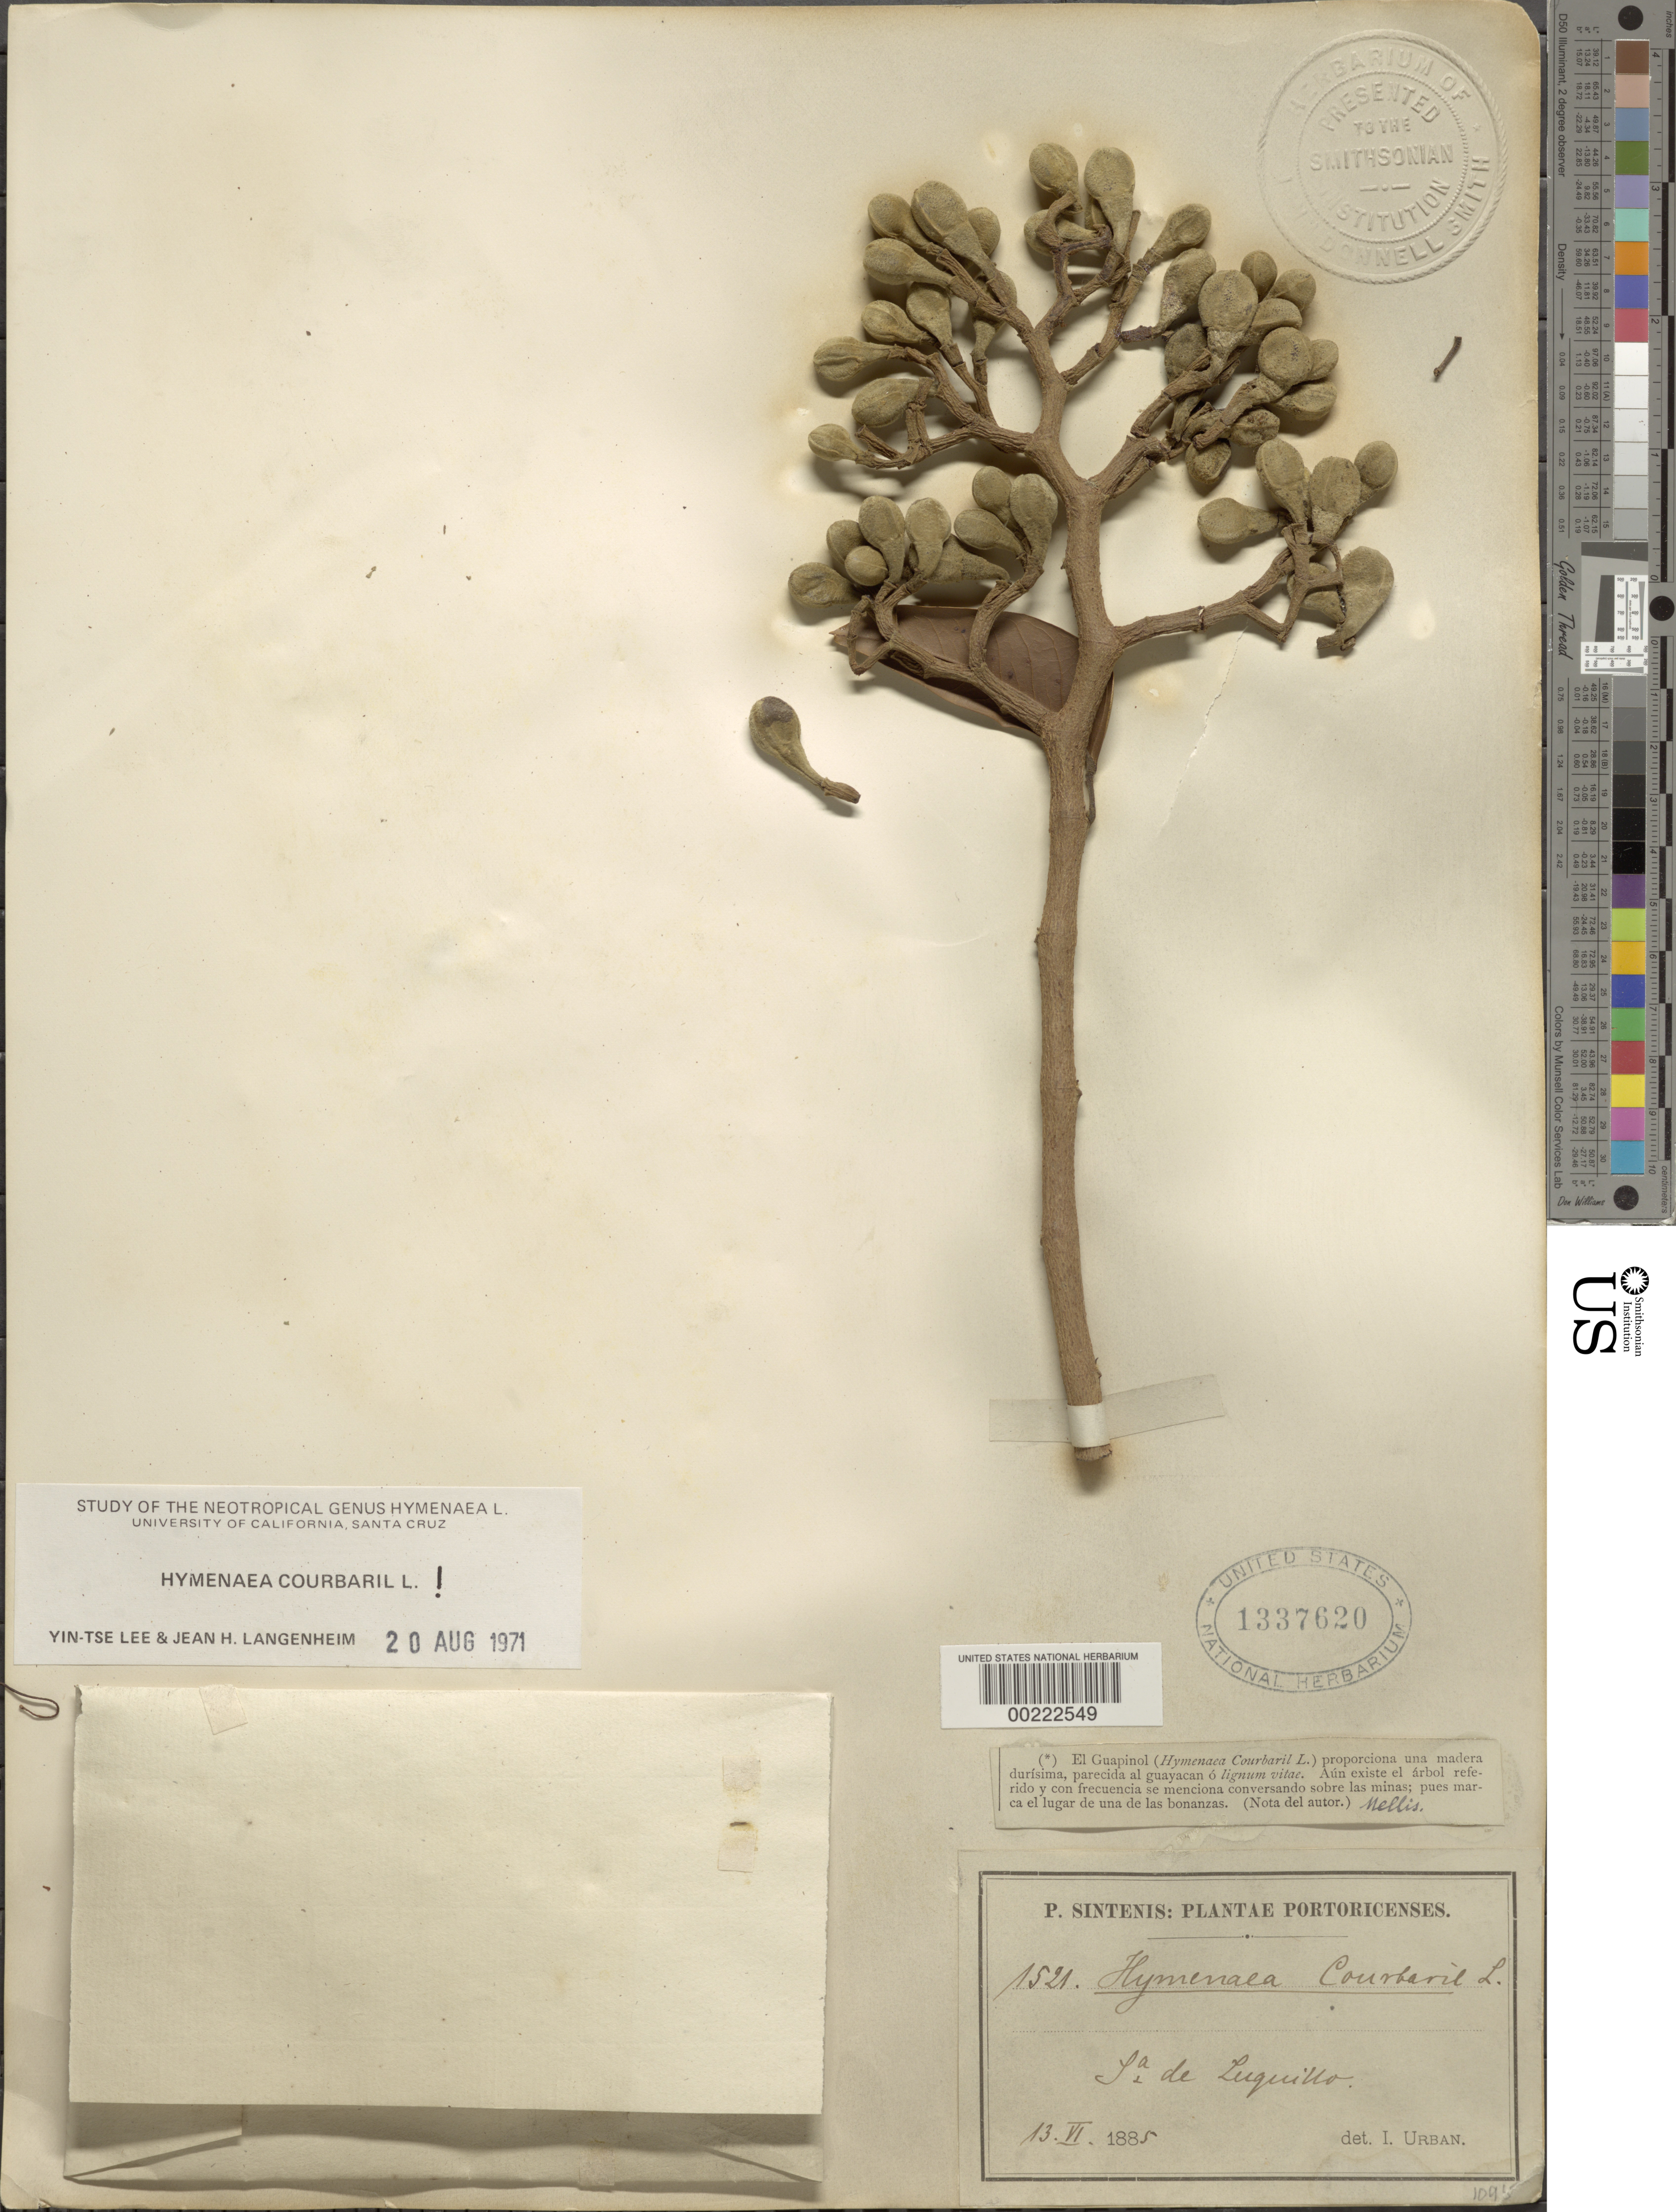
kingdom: Plantae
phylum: Tracheophyta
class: Magnoliopsida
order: Fabales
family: Fabaceae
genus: Hymenaea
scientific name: Hymenaea courbaril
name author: L.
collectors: P. Sintenis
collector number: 1521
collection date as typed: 13 Apr 1885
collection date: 1885-04-13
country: Puerto Rico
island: Greater Antilles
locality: St de luquillo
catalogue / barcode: US 1337620